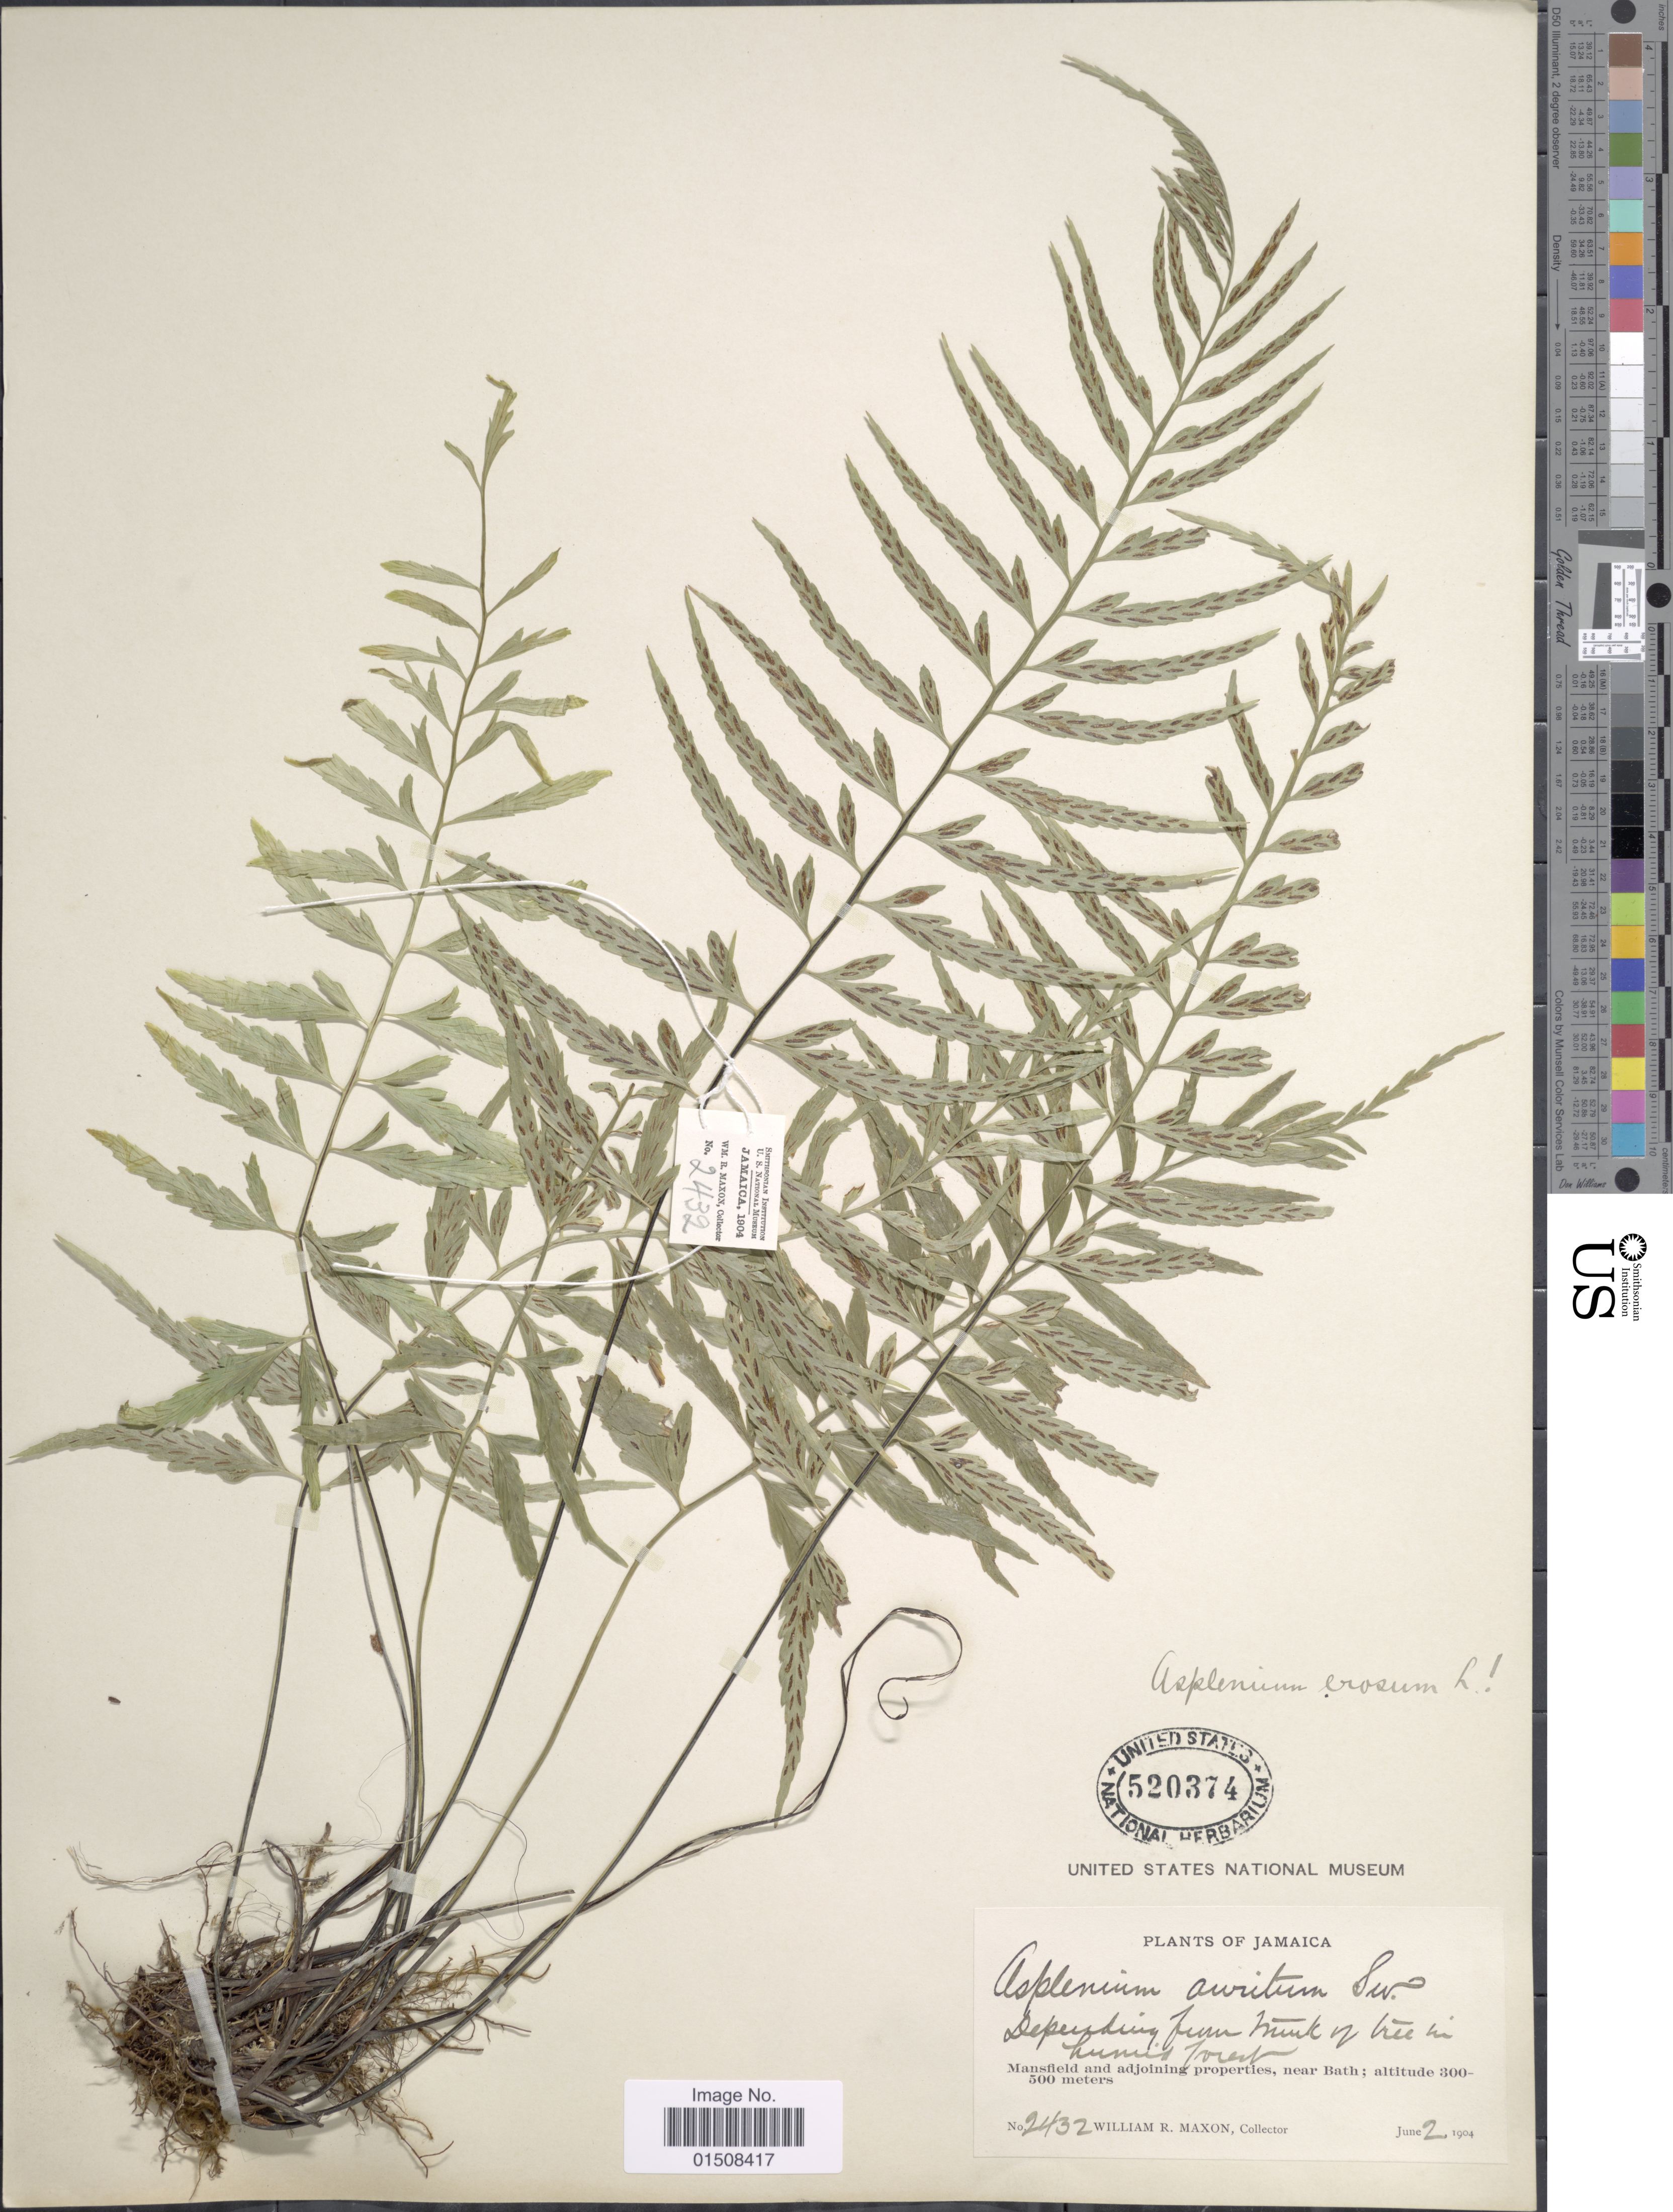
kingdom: Plantae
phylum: Tracheophyta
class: Polypodiopsida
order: Polypodiales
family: Aspleniaceae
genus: Asplenium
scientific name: Asplenium auritum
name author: Sw.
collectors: W. R. Maxon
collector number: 2432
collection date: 1904-06-02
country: Jamaica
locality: Mansfield and adjoining properties, near Bath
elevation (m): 300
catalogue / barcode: US 520374